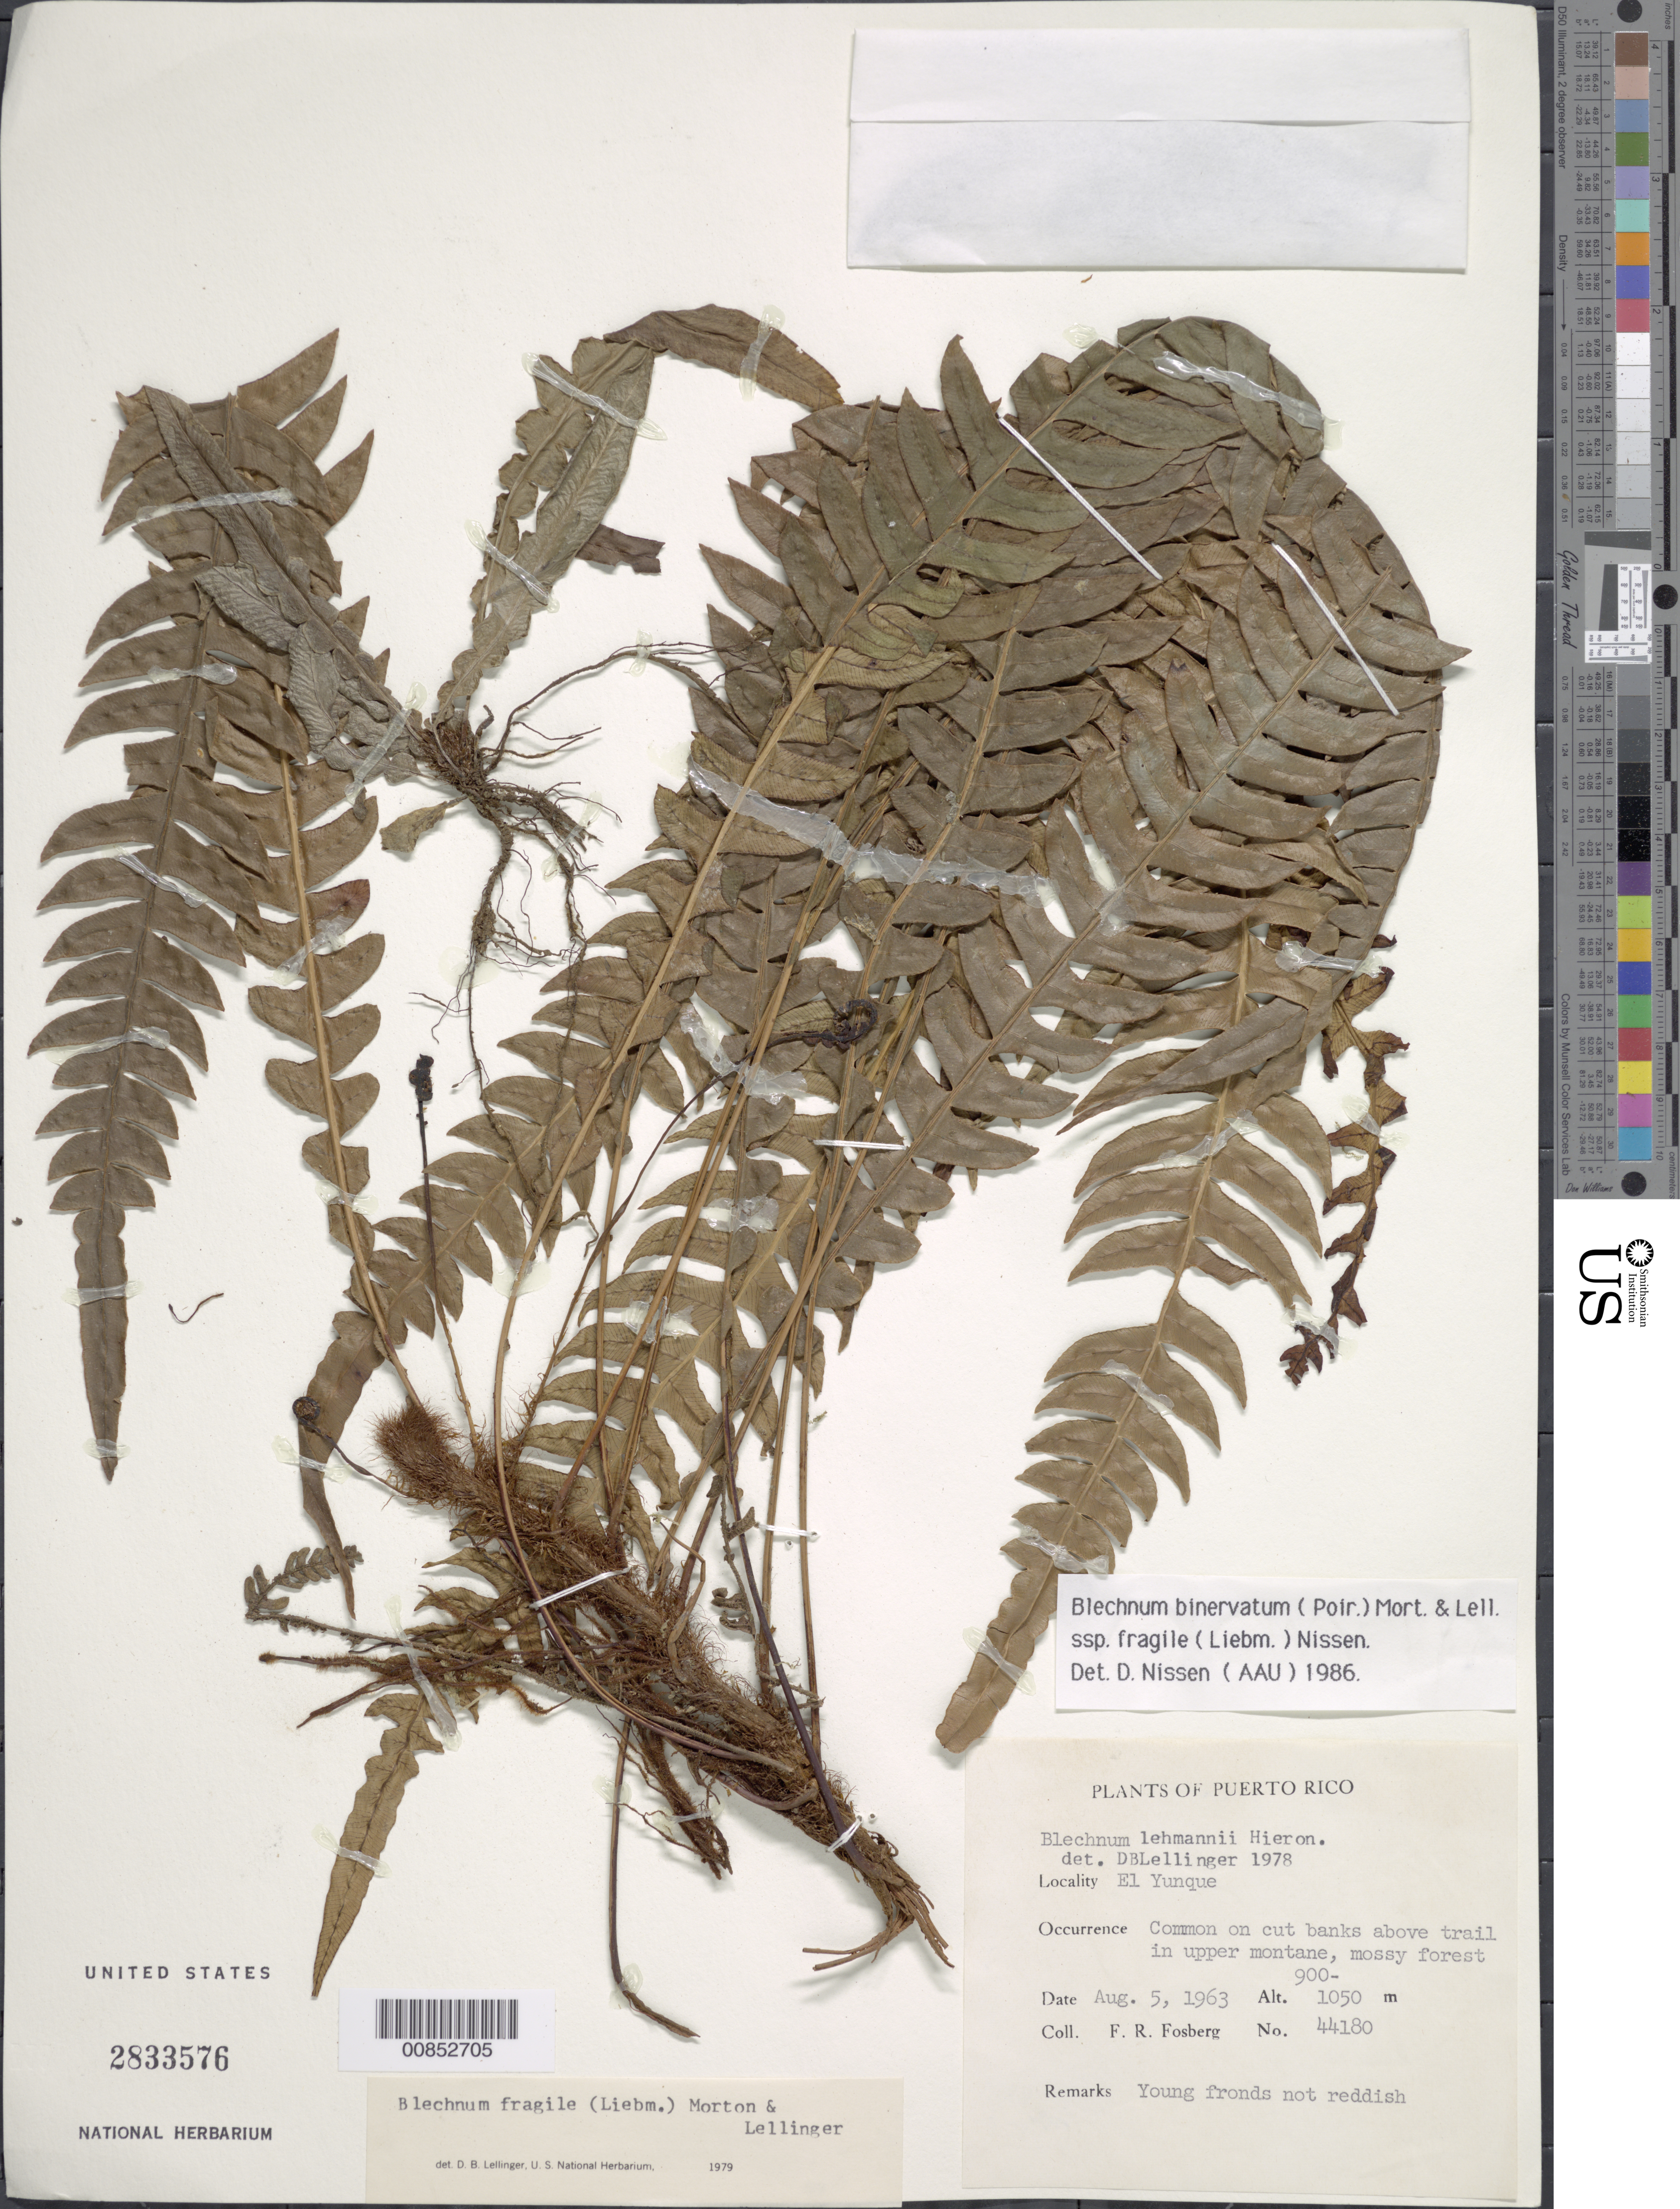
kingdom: Plantae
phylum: Tracheophyta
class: Polypodiopsida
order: Polypodiales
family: Blechnaceae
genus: Blechnum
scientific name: Blechnum fragile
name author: (Liebm.) C.V. Morton & Lellinger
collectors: F. R. Fosberg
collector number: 44180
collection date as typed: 05 Aug 1963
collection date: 1963-08-05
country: Puerto Rico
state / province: Río Grande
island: Puerto Rico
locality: El Yunque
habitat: Upper montane mossy forest, on cut bank above trail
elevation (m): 900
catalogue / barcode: US 2833576